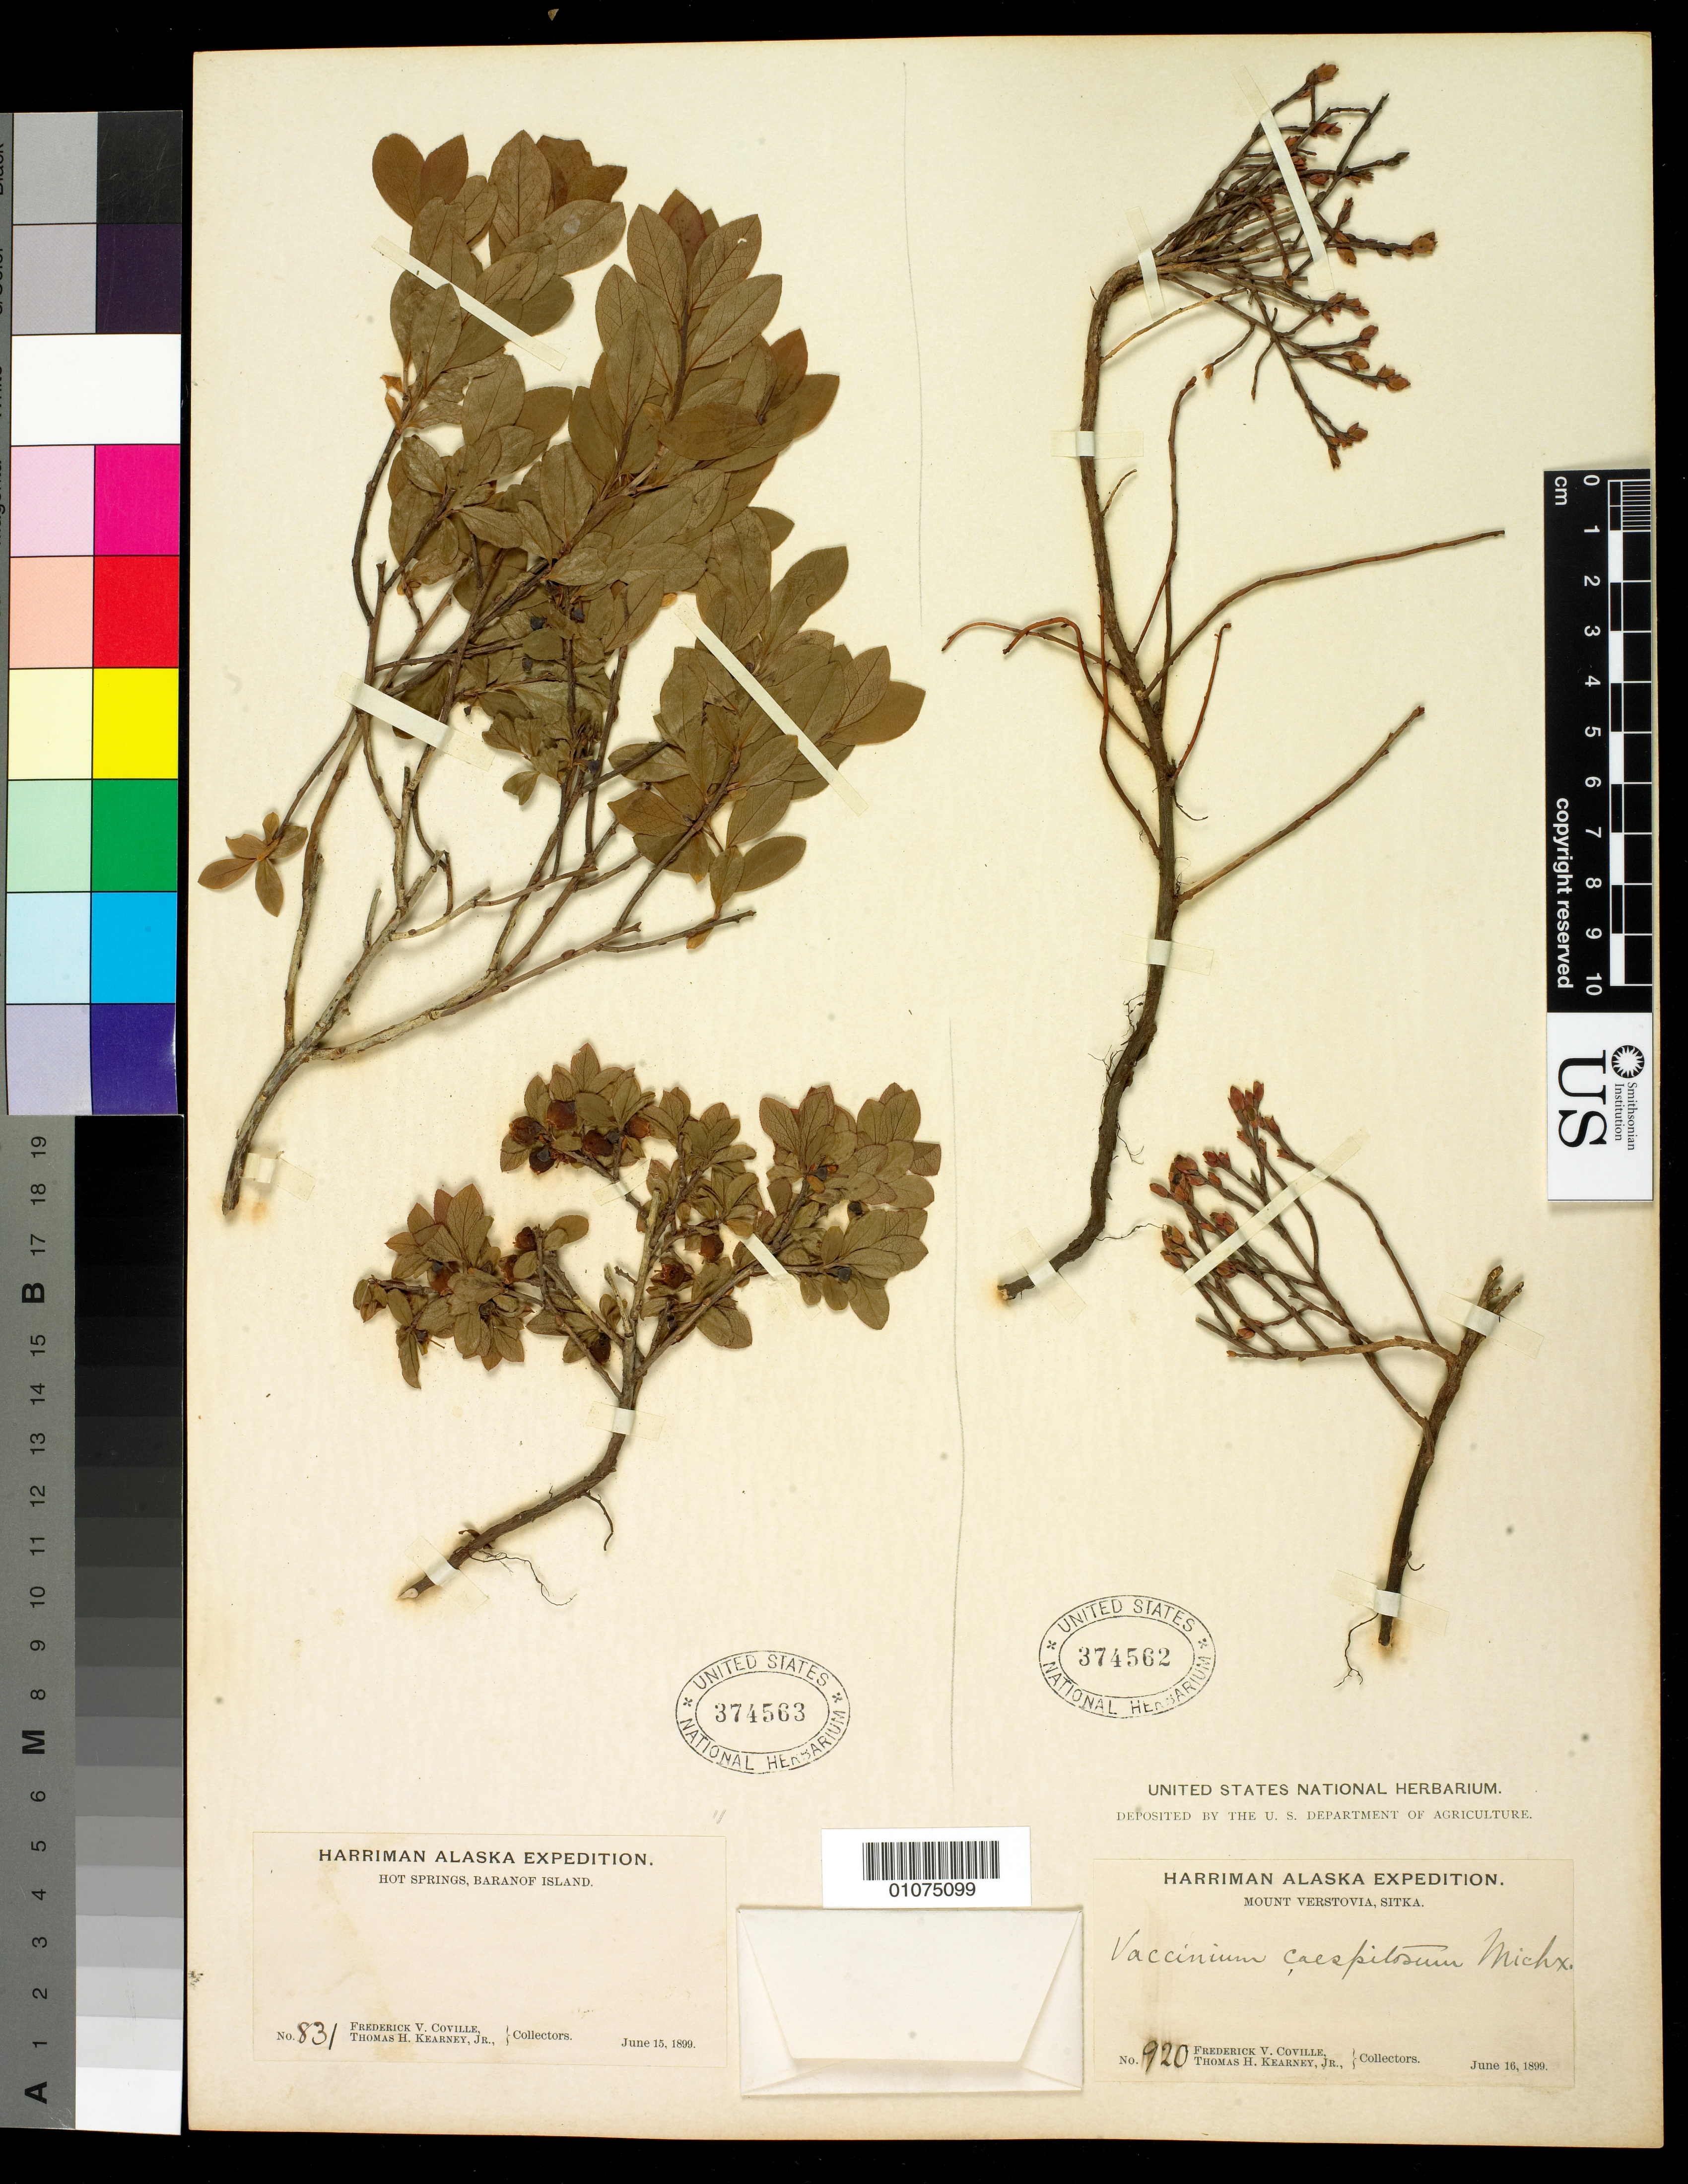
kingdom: Plantae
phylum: Tracheophyta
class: Magnoliopsida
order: Ericales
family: Ericaceae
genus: Vaccinium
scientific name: Vaccinium caespitosum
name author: Michx.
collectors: F. V. Coville & T. H. Kearney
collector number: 920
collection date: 1899-06-16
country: United States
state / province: Alaska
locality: Sitka, Mount Verstovia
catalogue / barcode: US 374562